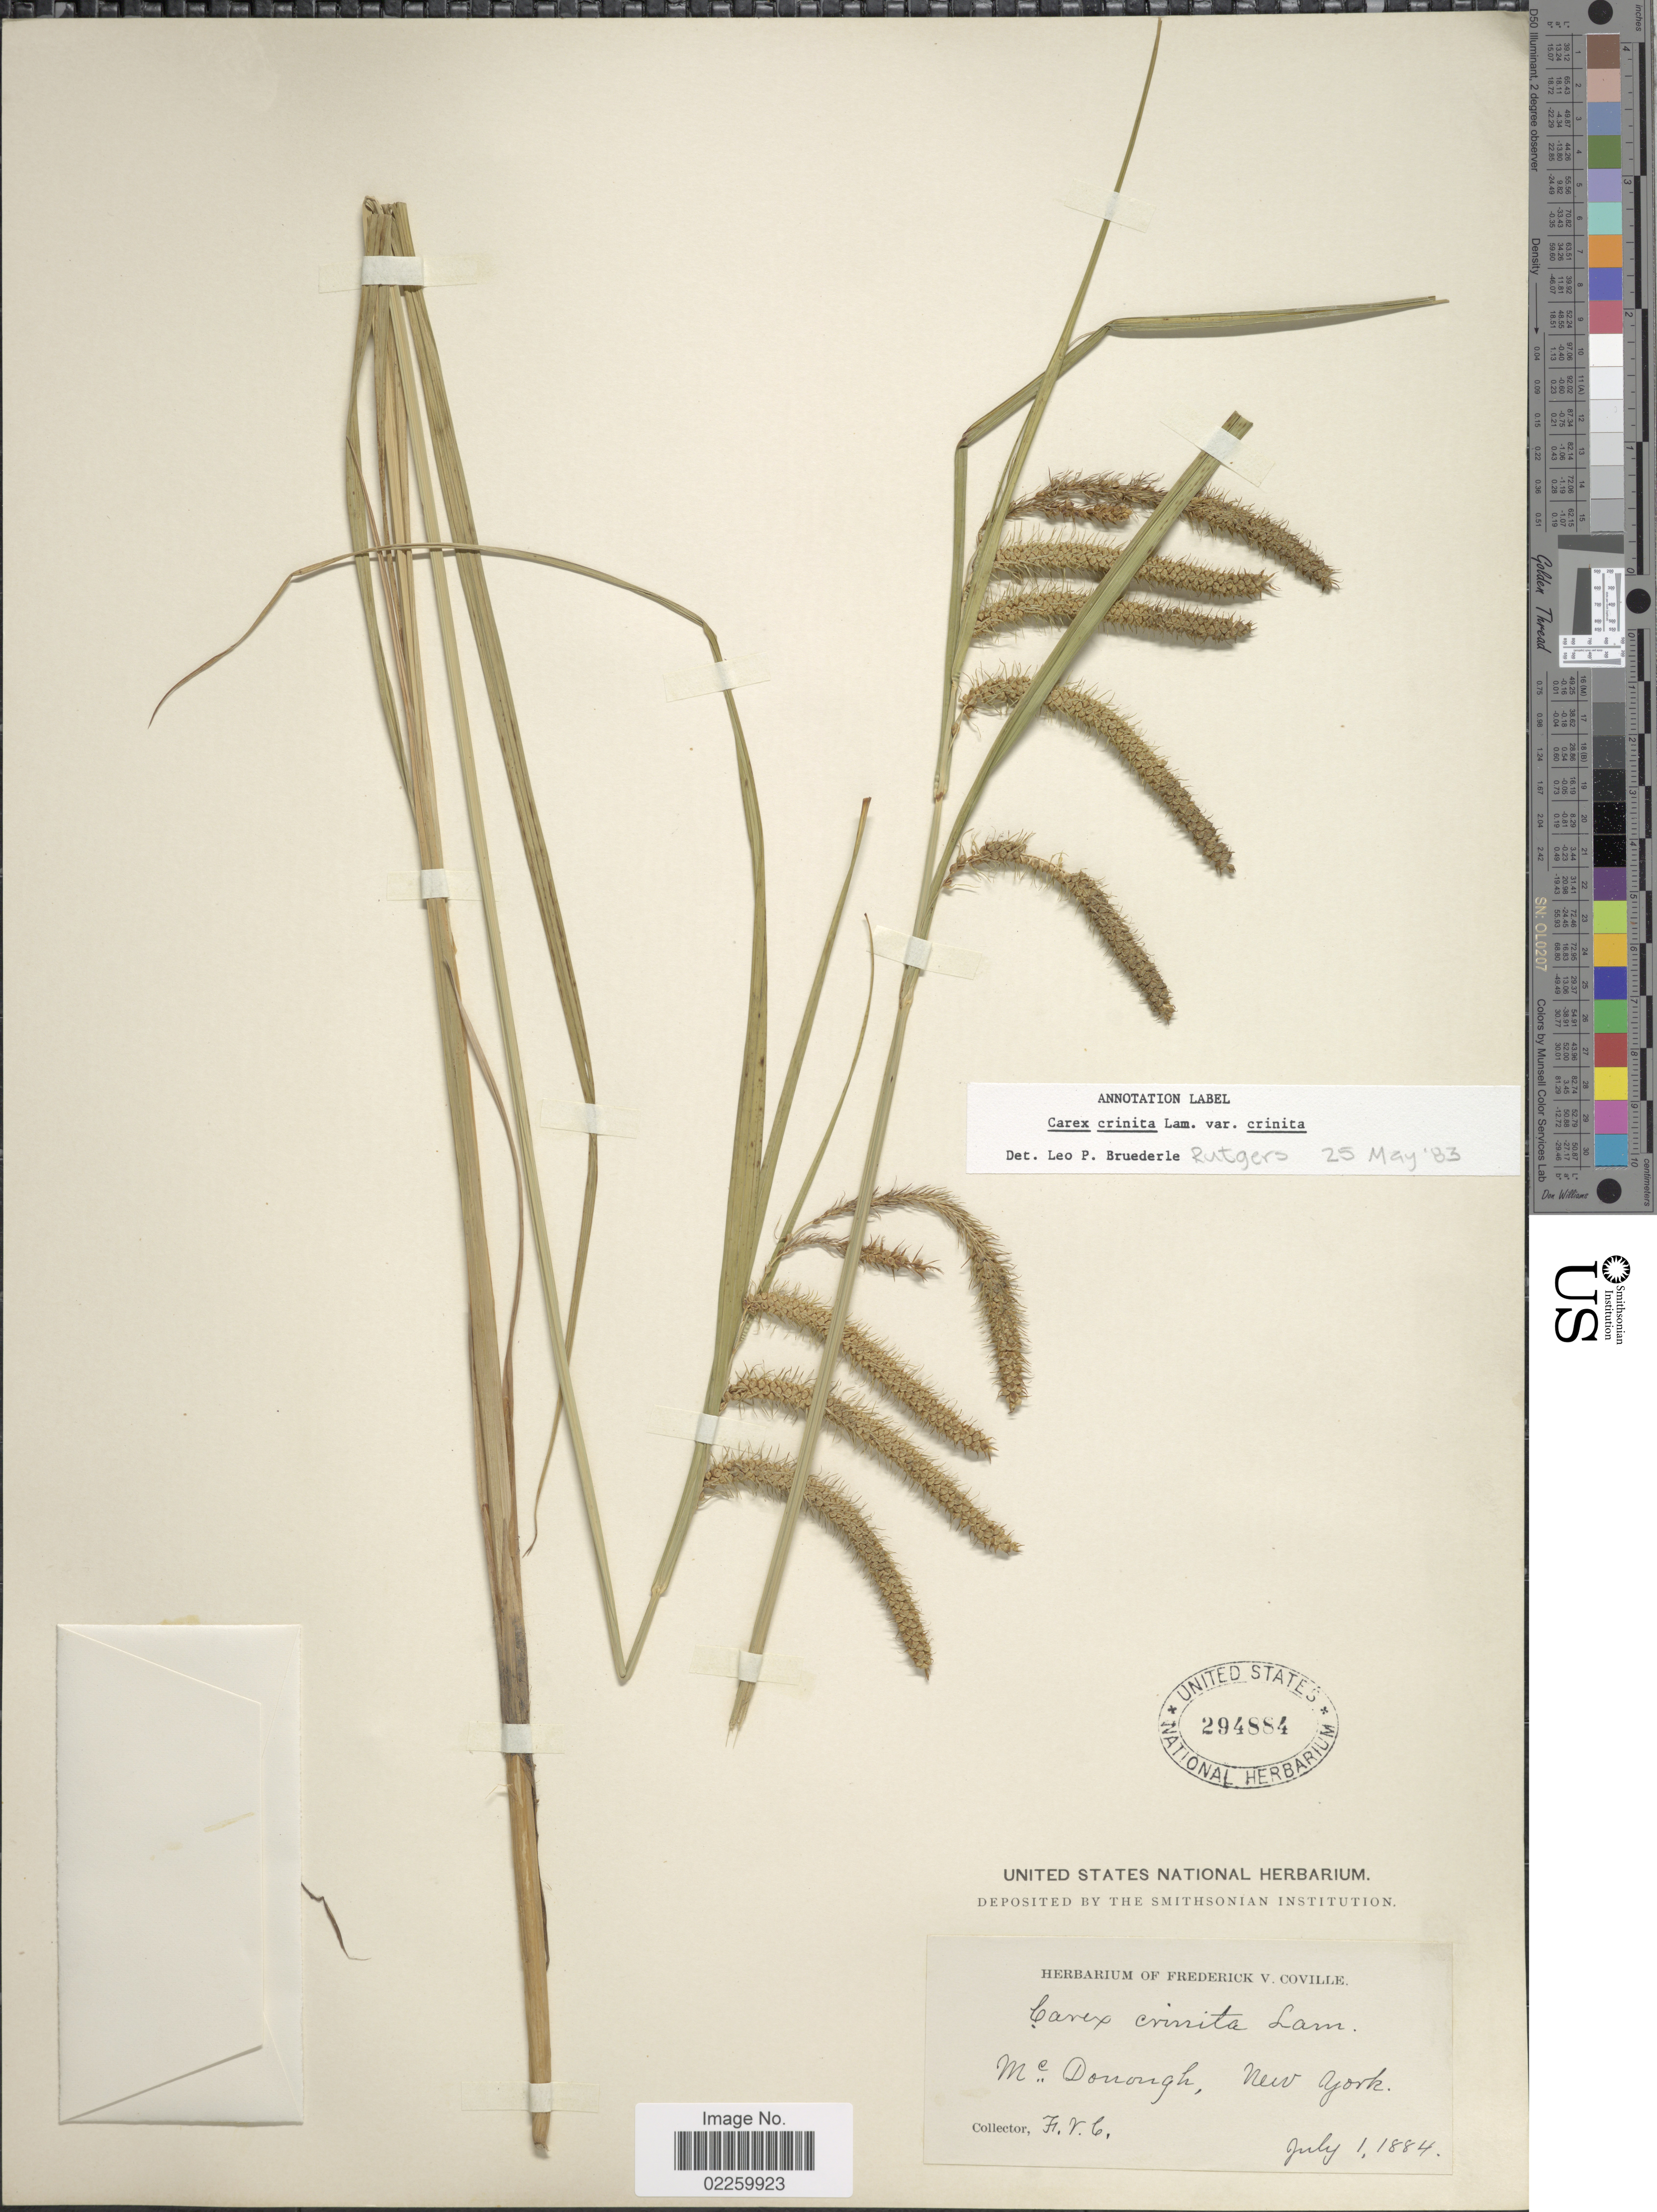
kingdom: Plantae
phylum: Tracheophyta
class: Liliopsida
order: Poales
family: Cyperaceae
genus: Carex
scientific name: Carex crinita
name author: Lam.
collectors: F. V. Coville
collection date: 1884-07-01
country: United States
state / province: New York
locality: McDonough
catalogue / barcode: US 294884